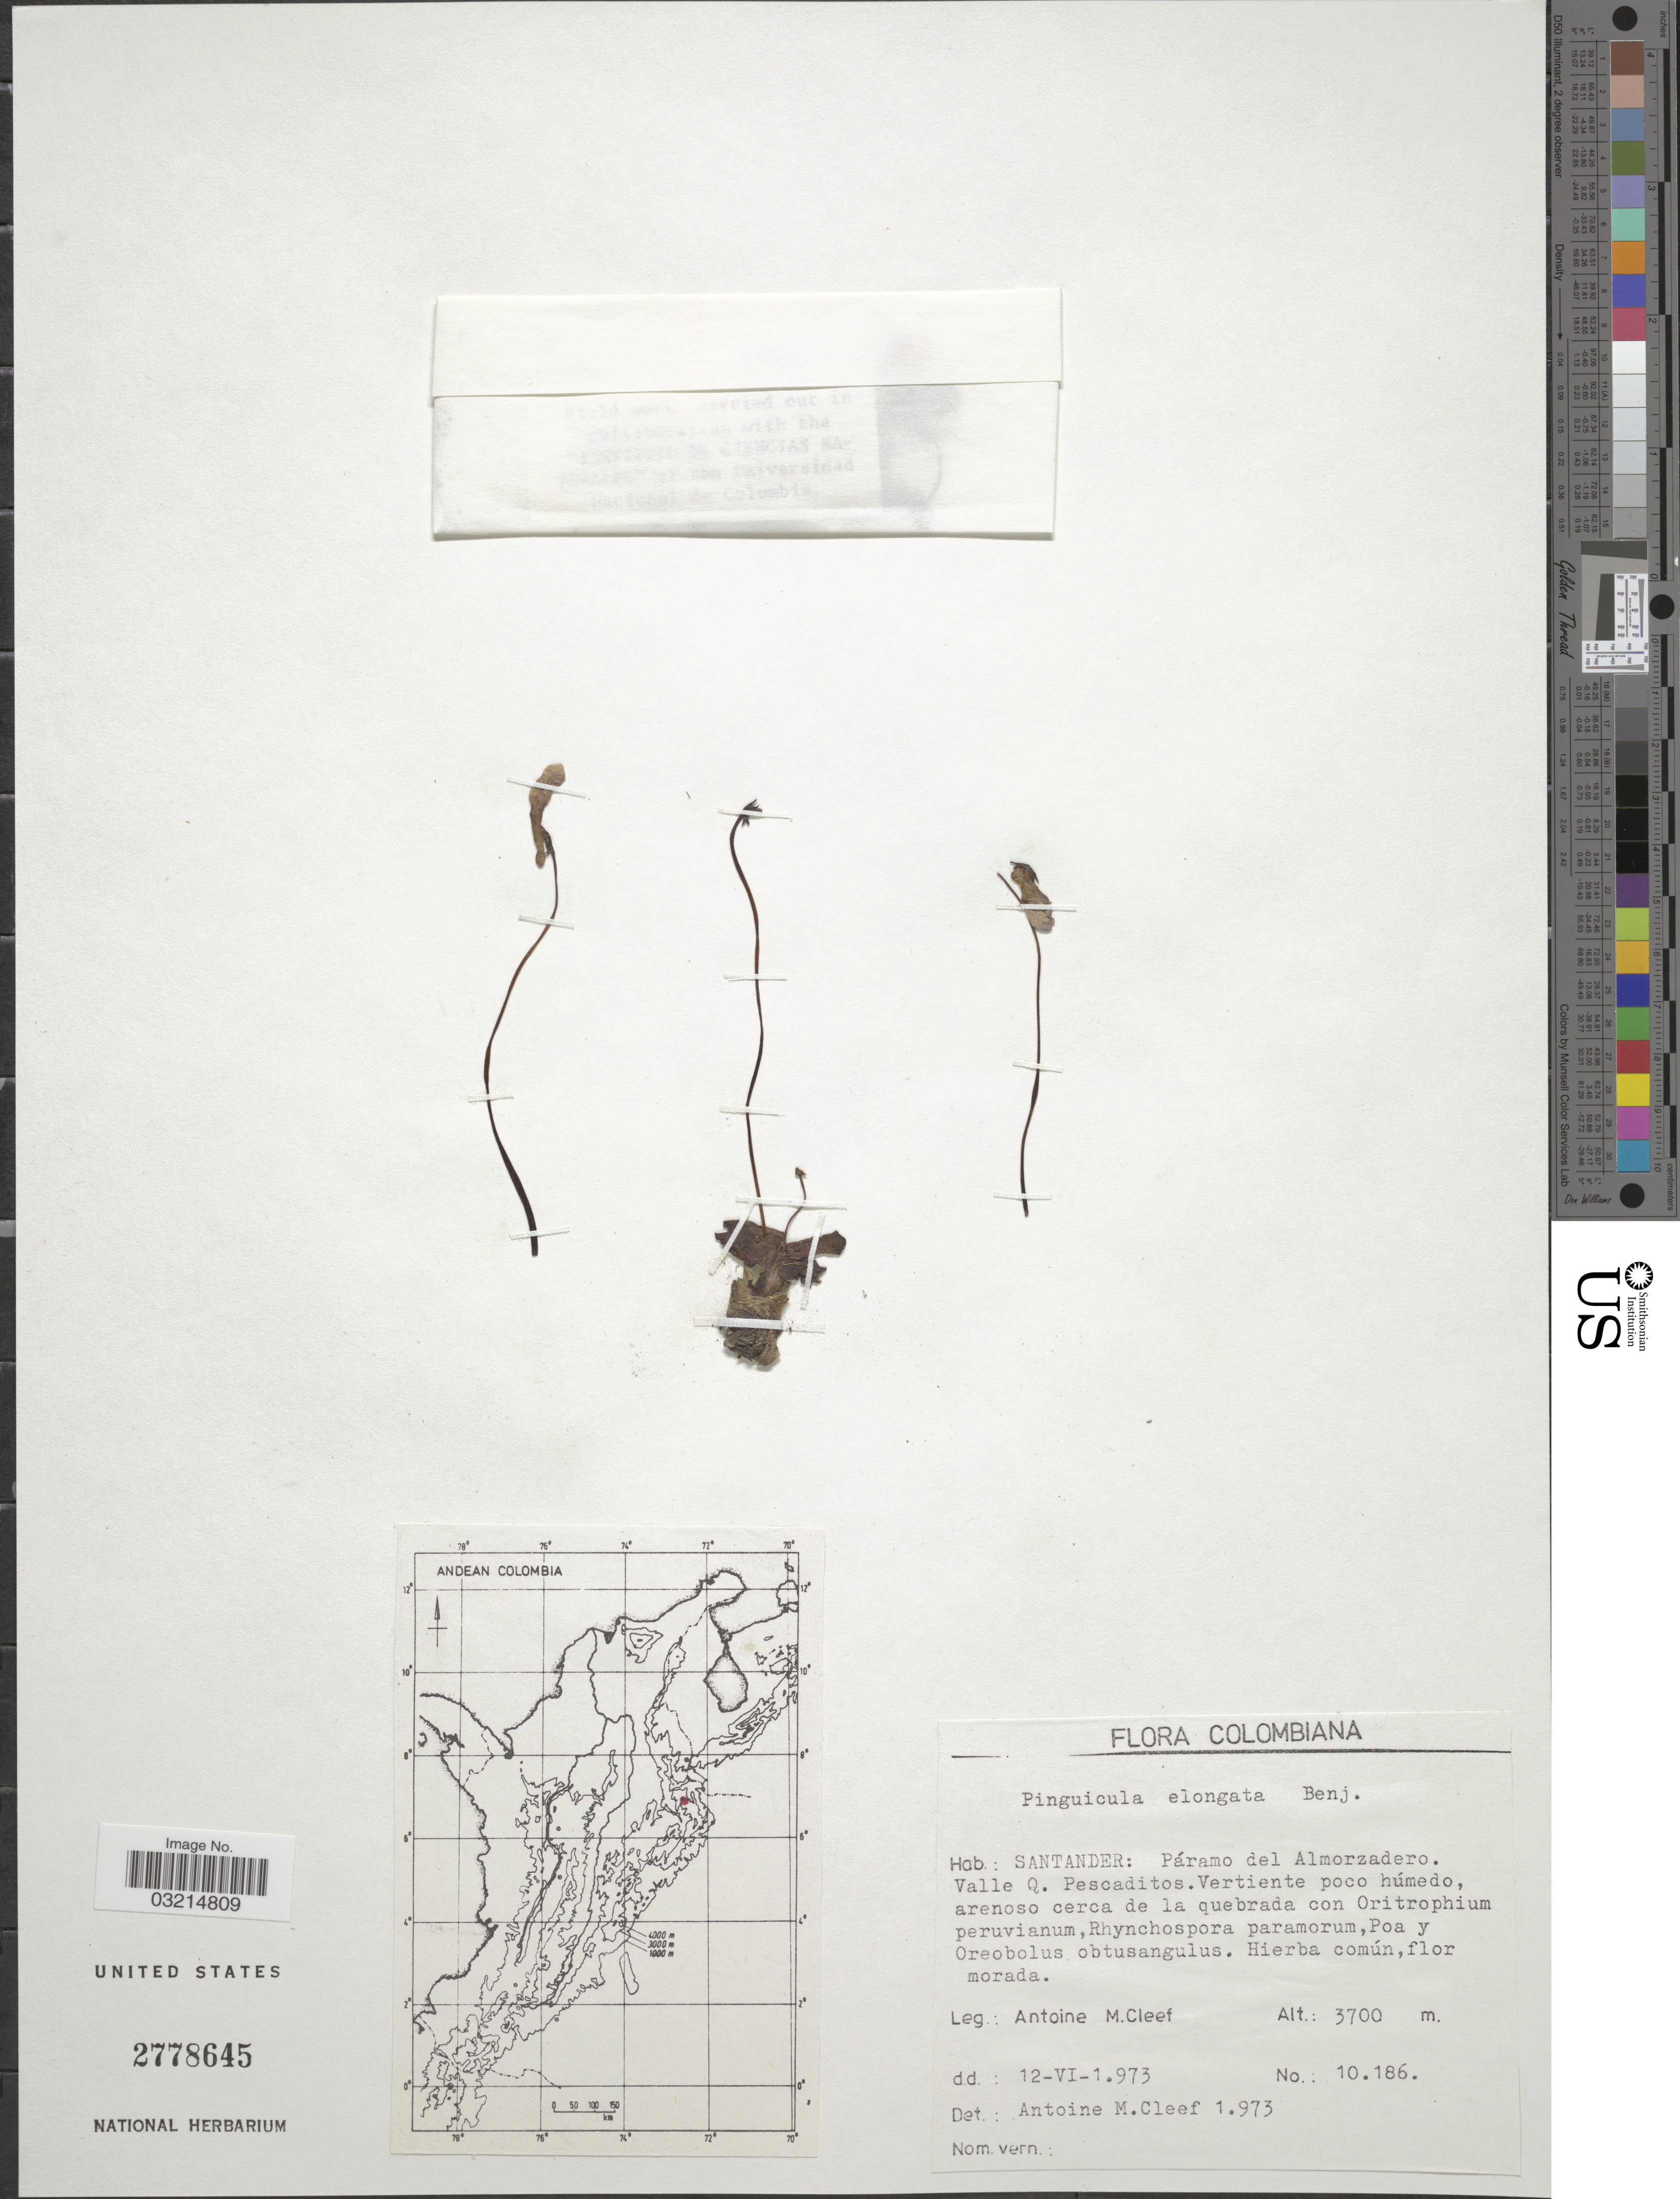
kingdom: Plantae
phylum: Tracheophyta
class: Magnoliopsida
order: Lamiales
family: Lentibulariaceae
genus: Pinguicula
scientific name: Pinguicula elongata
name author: Benj.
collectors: A. M. Cleef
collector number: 10186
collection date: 1973-06-12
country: Colombia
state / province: Santander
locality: Páramo del Almorzadero. Valle Q. Pescaditos.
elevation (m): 3700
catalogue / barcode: US 2778645